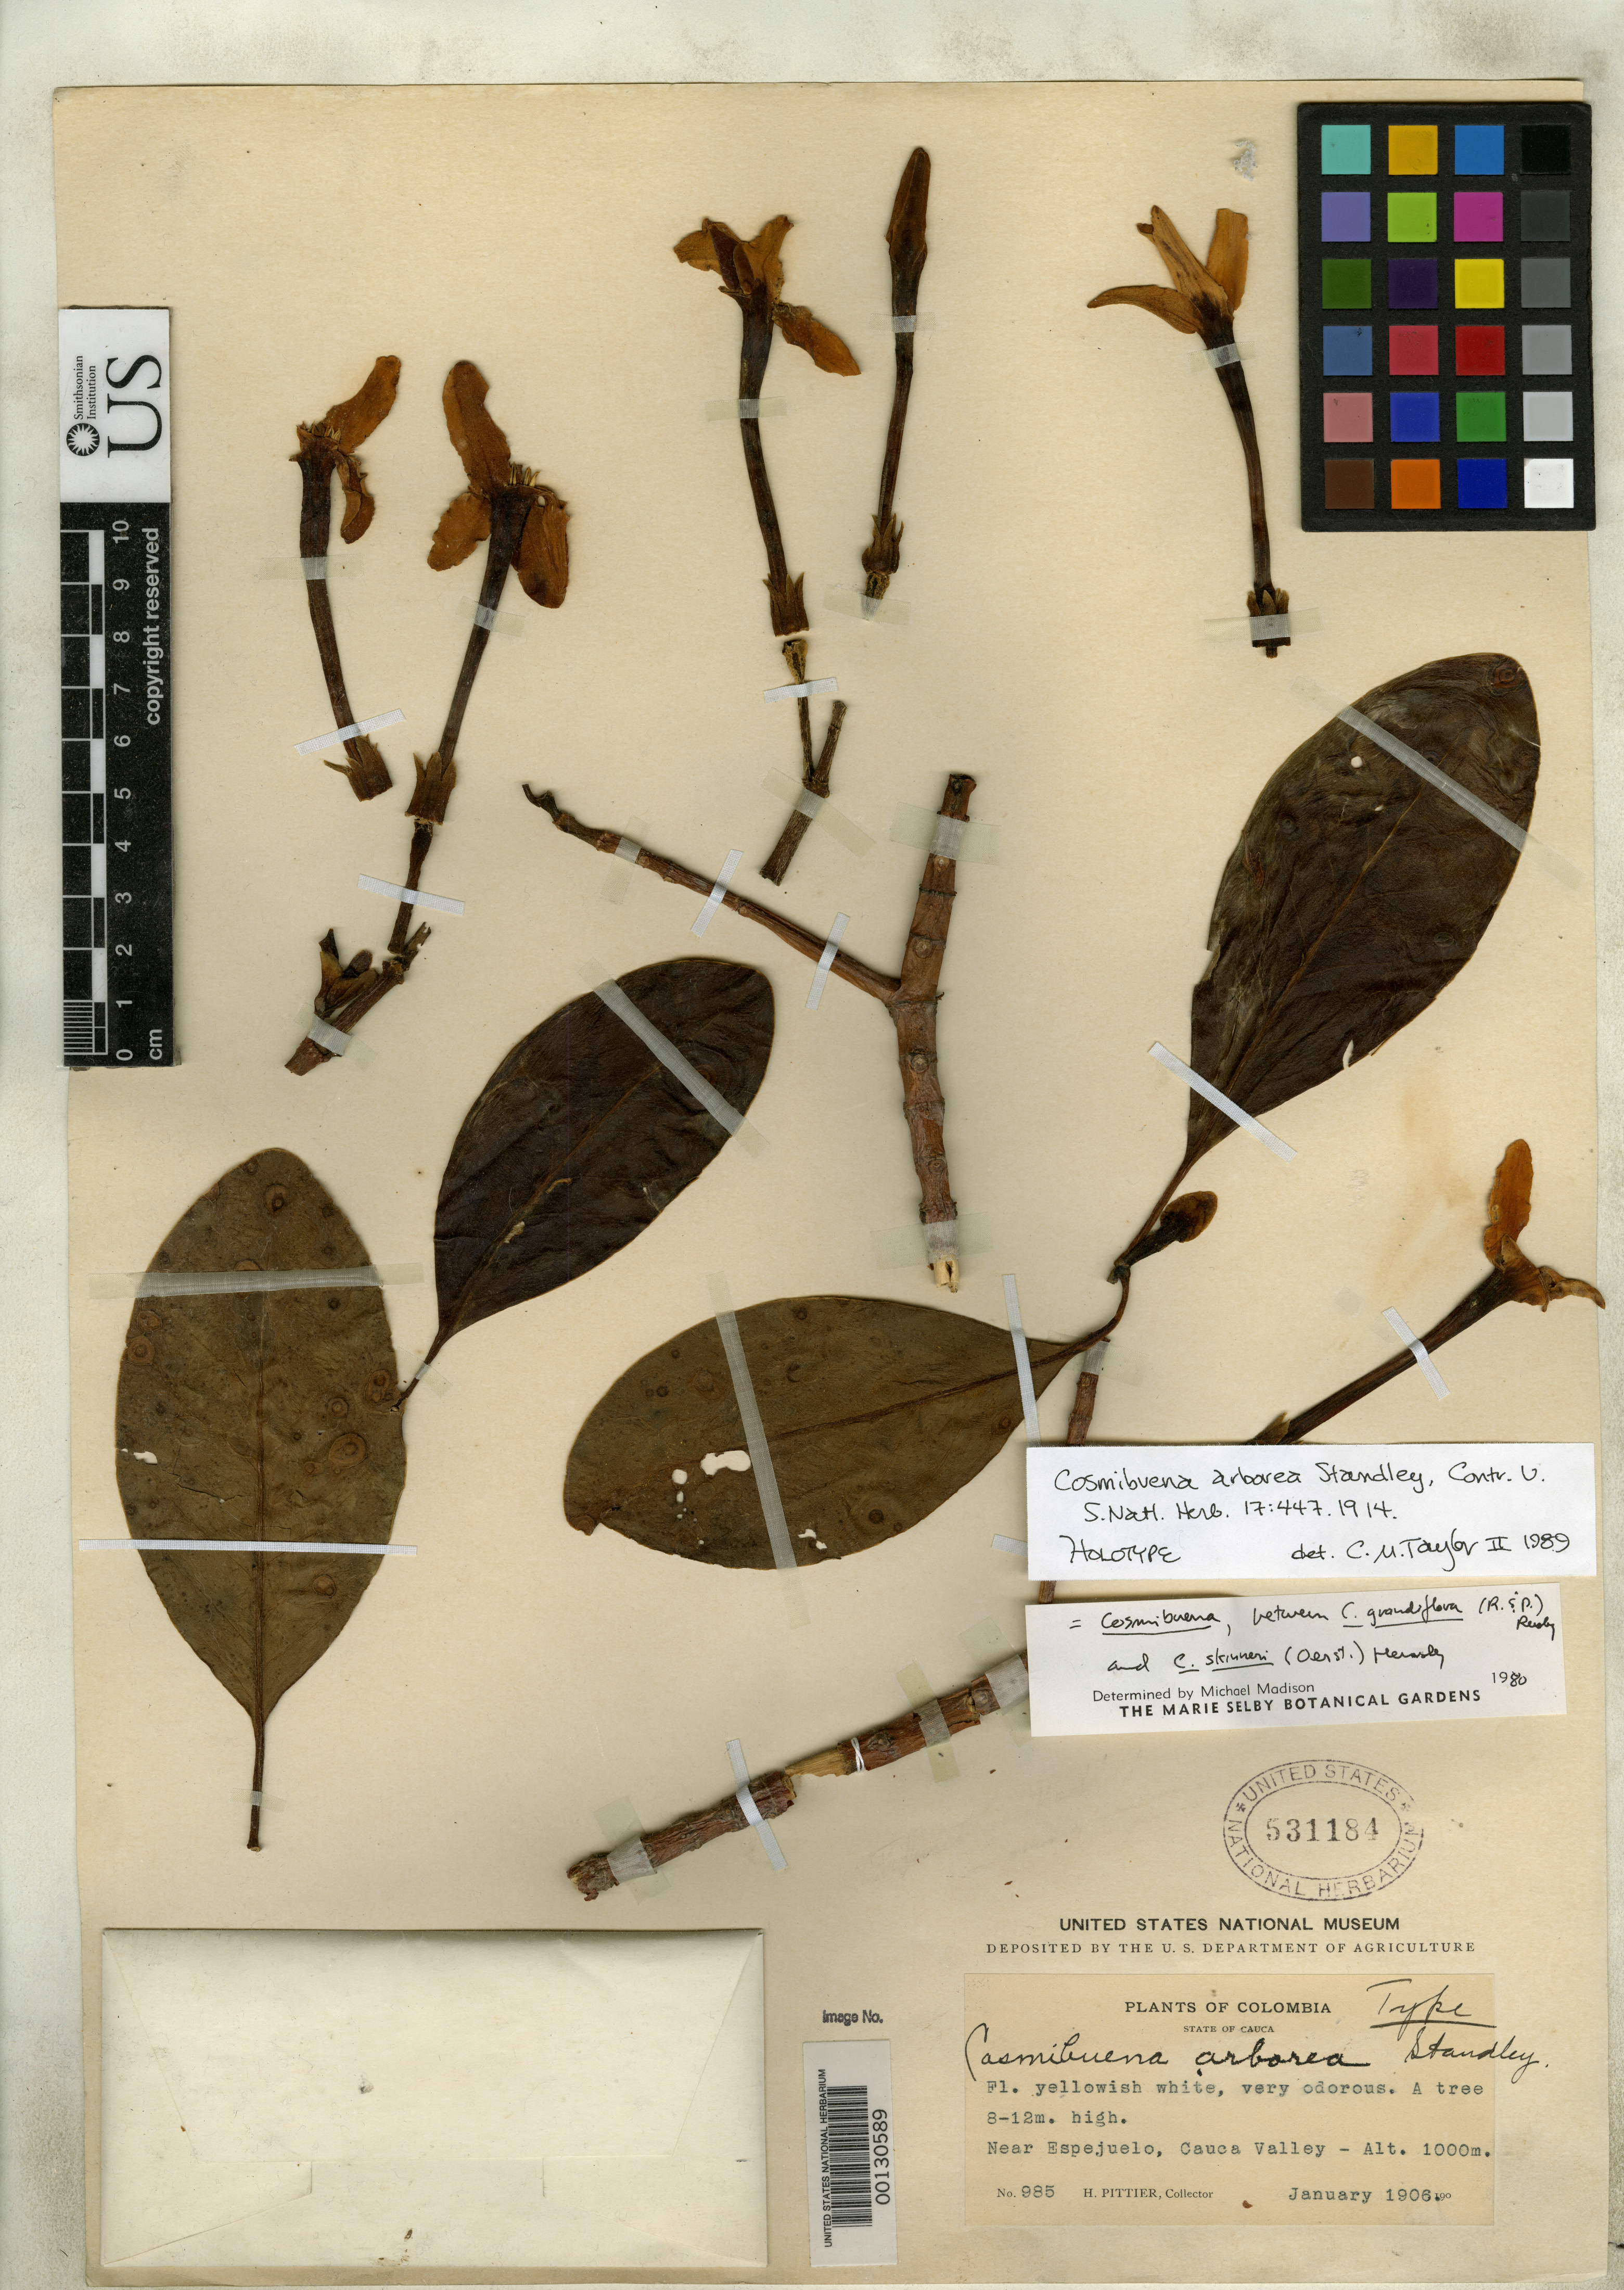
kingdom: Plantae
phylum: Tracheophyta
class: Magnoliopsida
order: Gentianales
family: Rubiaceae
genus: Cosmibuena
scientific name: Cosmibuena arborea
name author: Standl.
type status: Holotype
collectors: H. F. Pittier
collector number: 985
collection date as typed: Jan 1906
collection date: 1906-01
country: Colombia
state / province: Cauca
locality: Near Espejuelo.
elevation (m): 1000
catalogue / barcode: US 531184